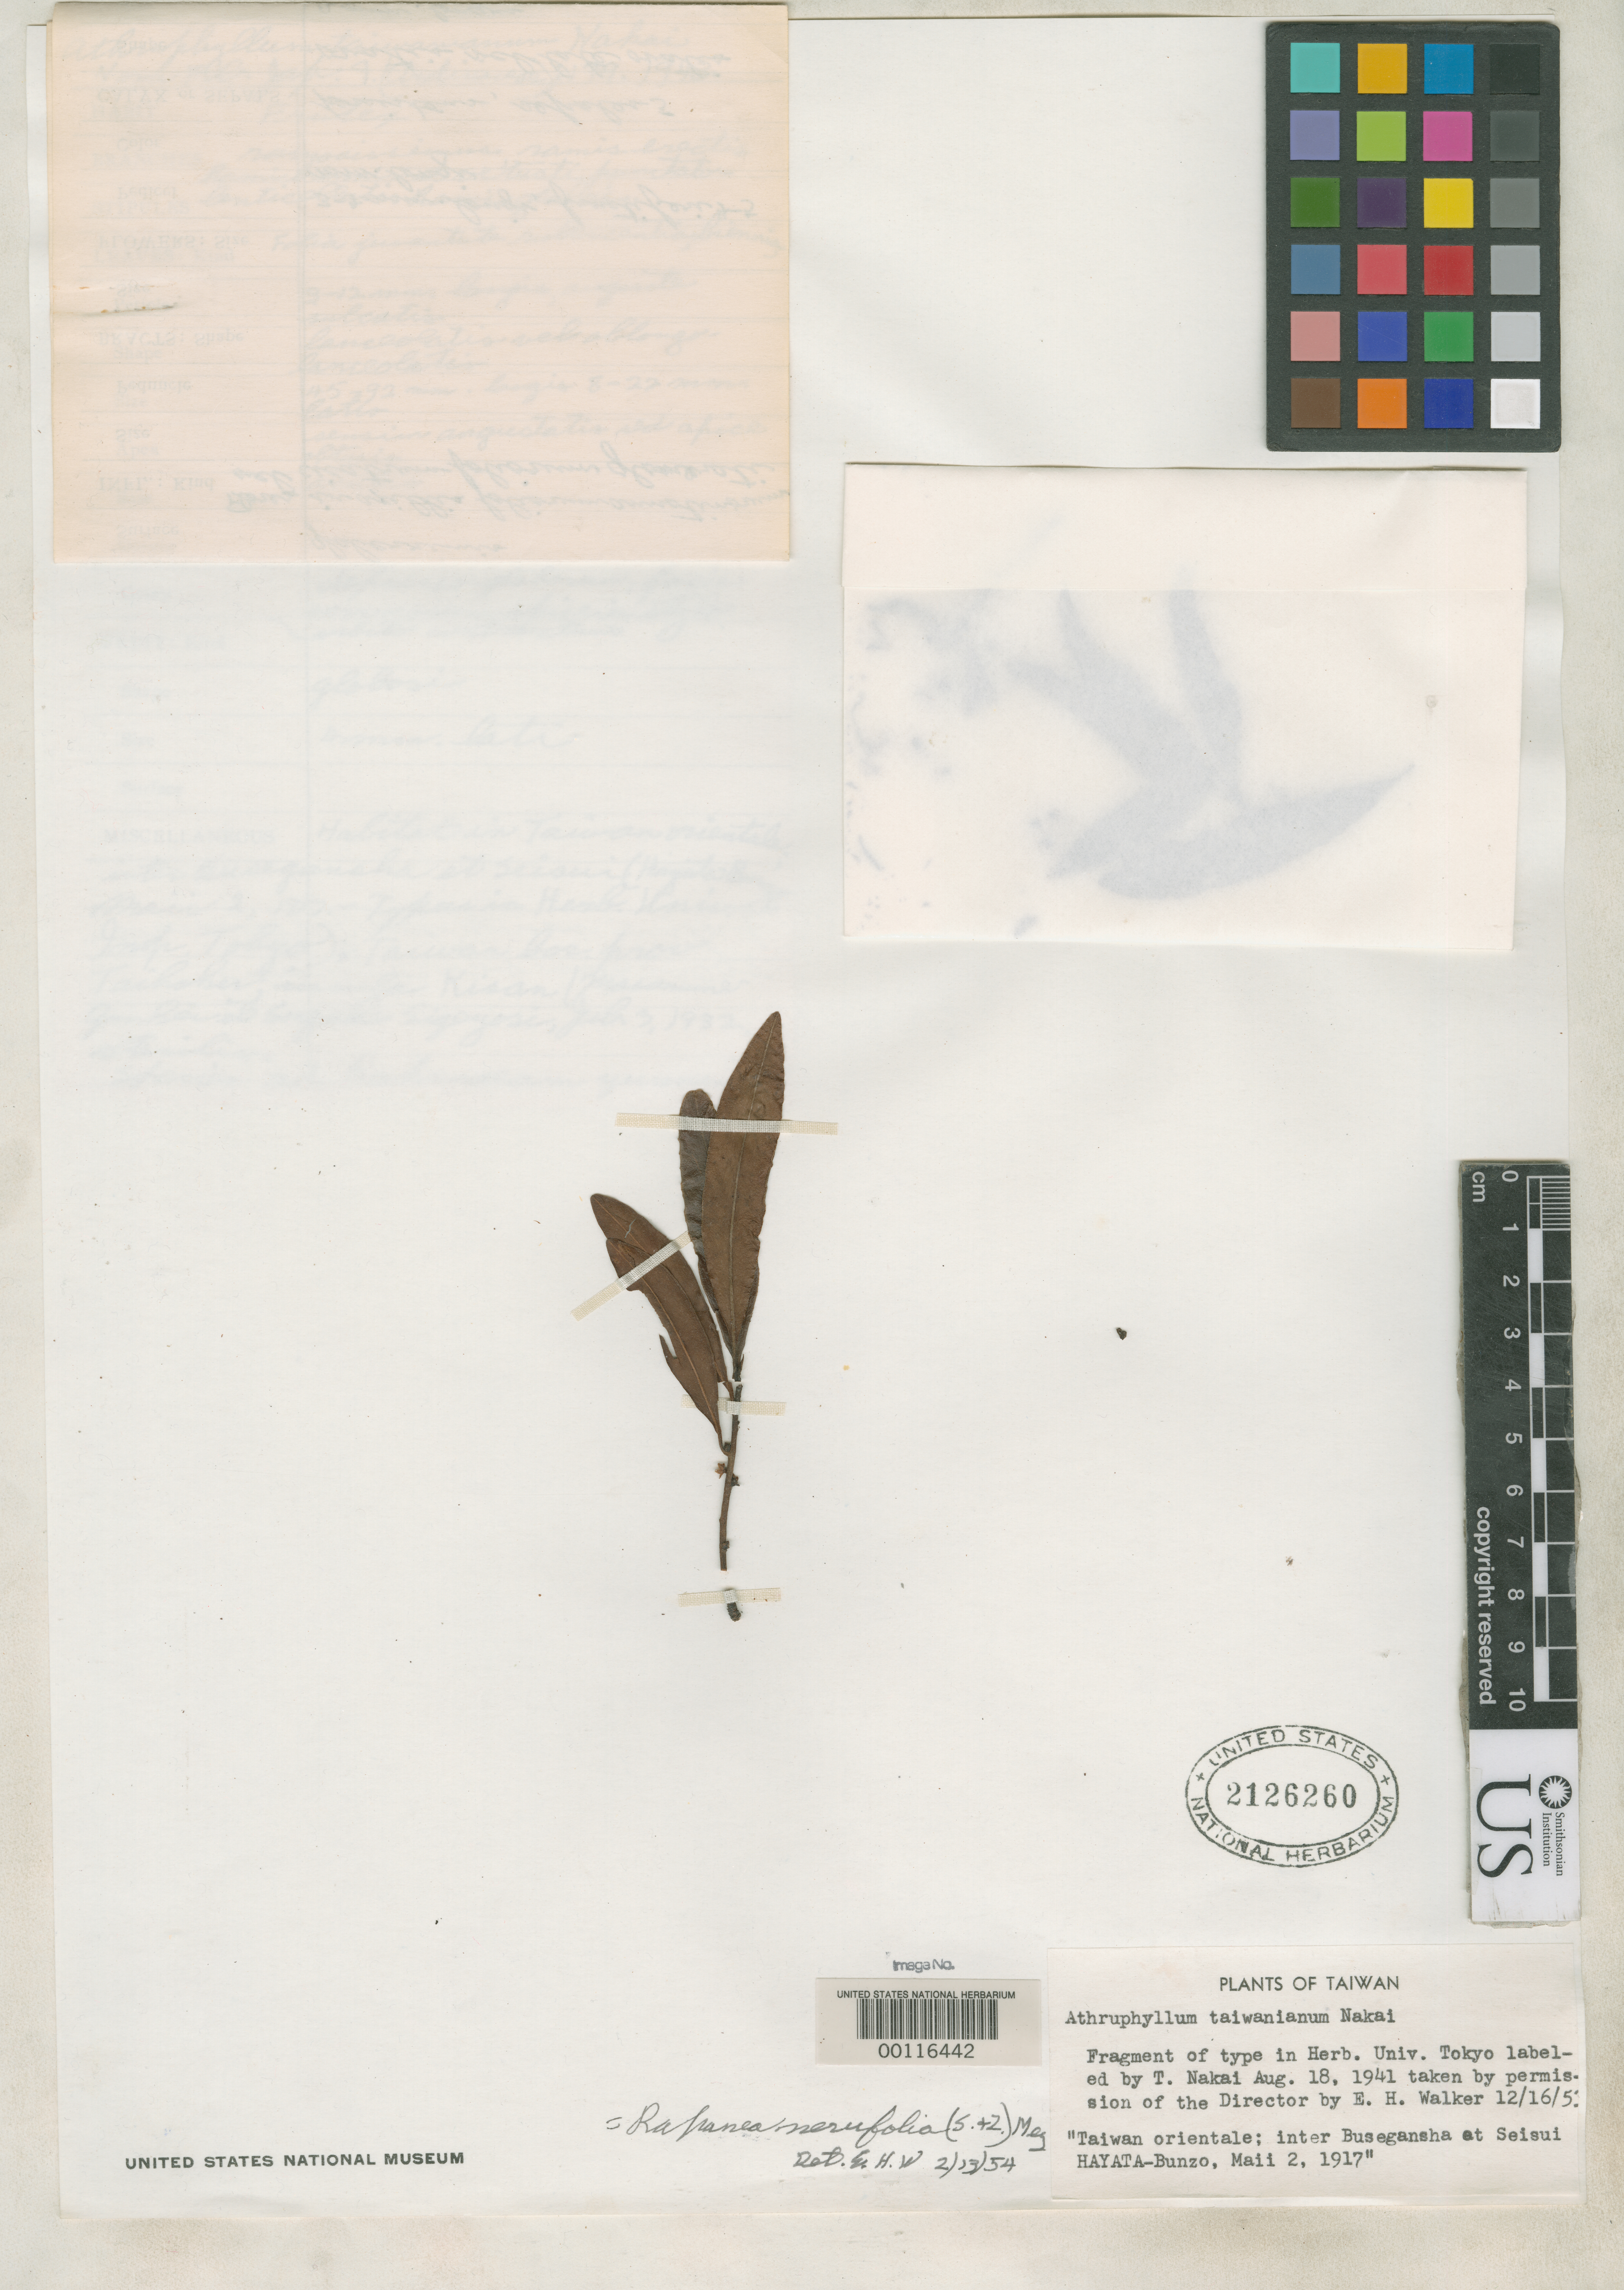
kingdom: Plantae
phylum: Tracheophyta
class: Magnoliopsida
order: Ericales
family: Primulaceae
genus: Athruphyllum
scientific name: Athruphyllum taiwanianum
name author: Nakai in Nakai & Honda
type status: Type Material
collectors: B. Hayata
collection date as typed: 02 May 1917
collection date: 1917-05-02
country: Taiwan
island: Taiwan [Formosa]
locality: Between Busegansha and Seisui.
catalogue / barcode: US 2126260